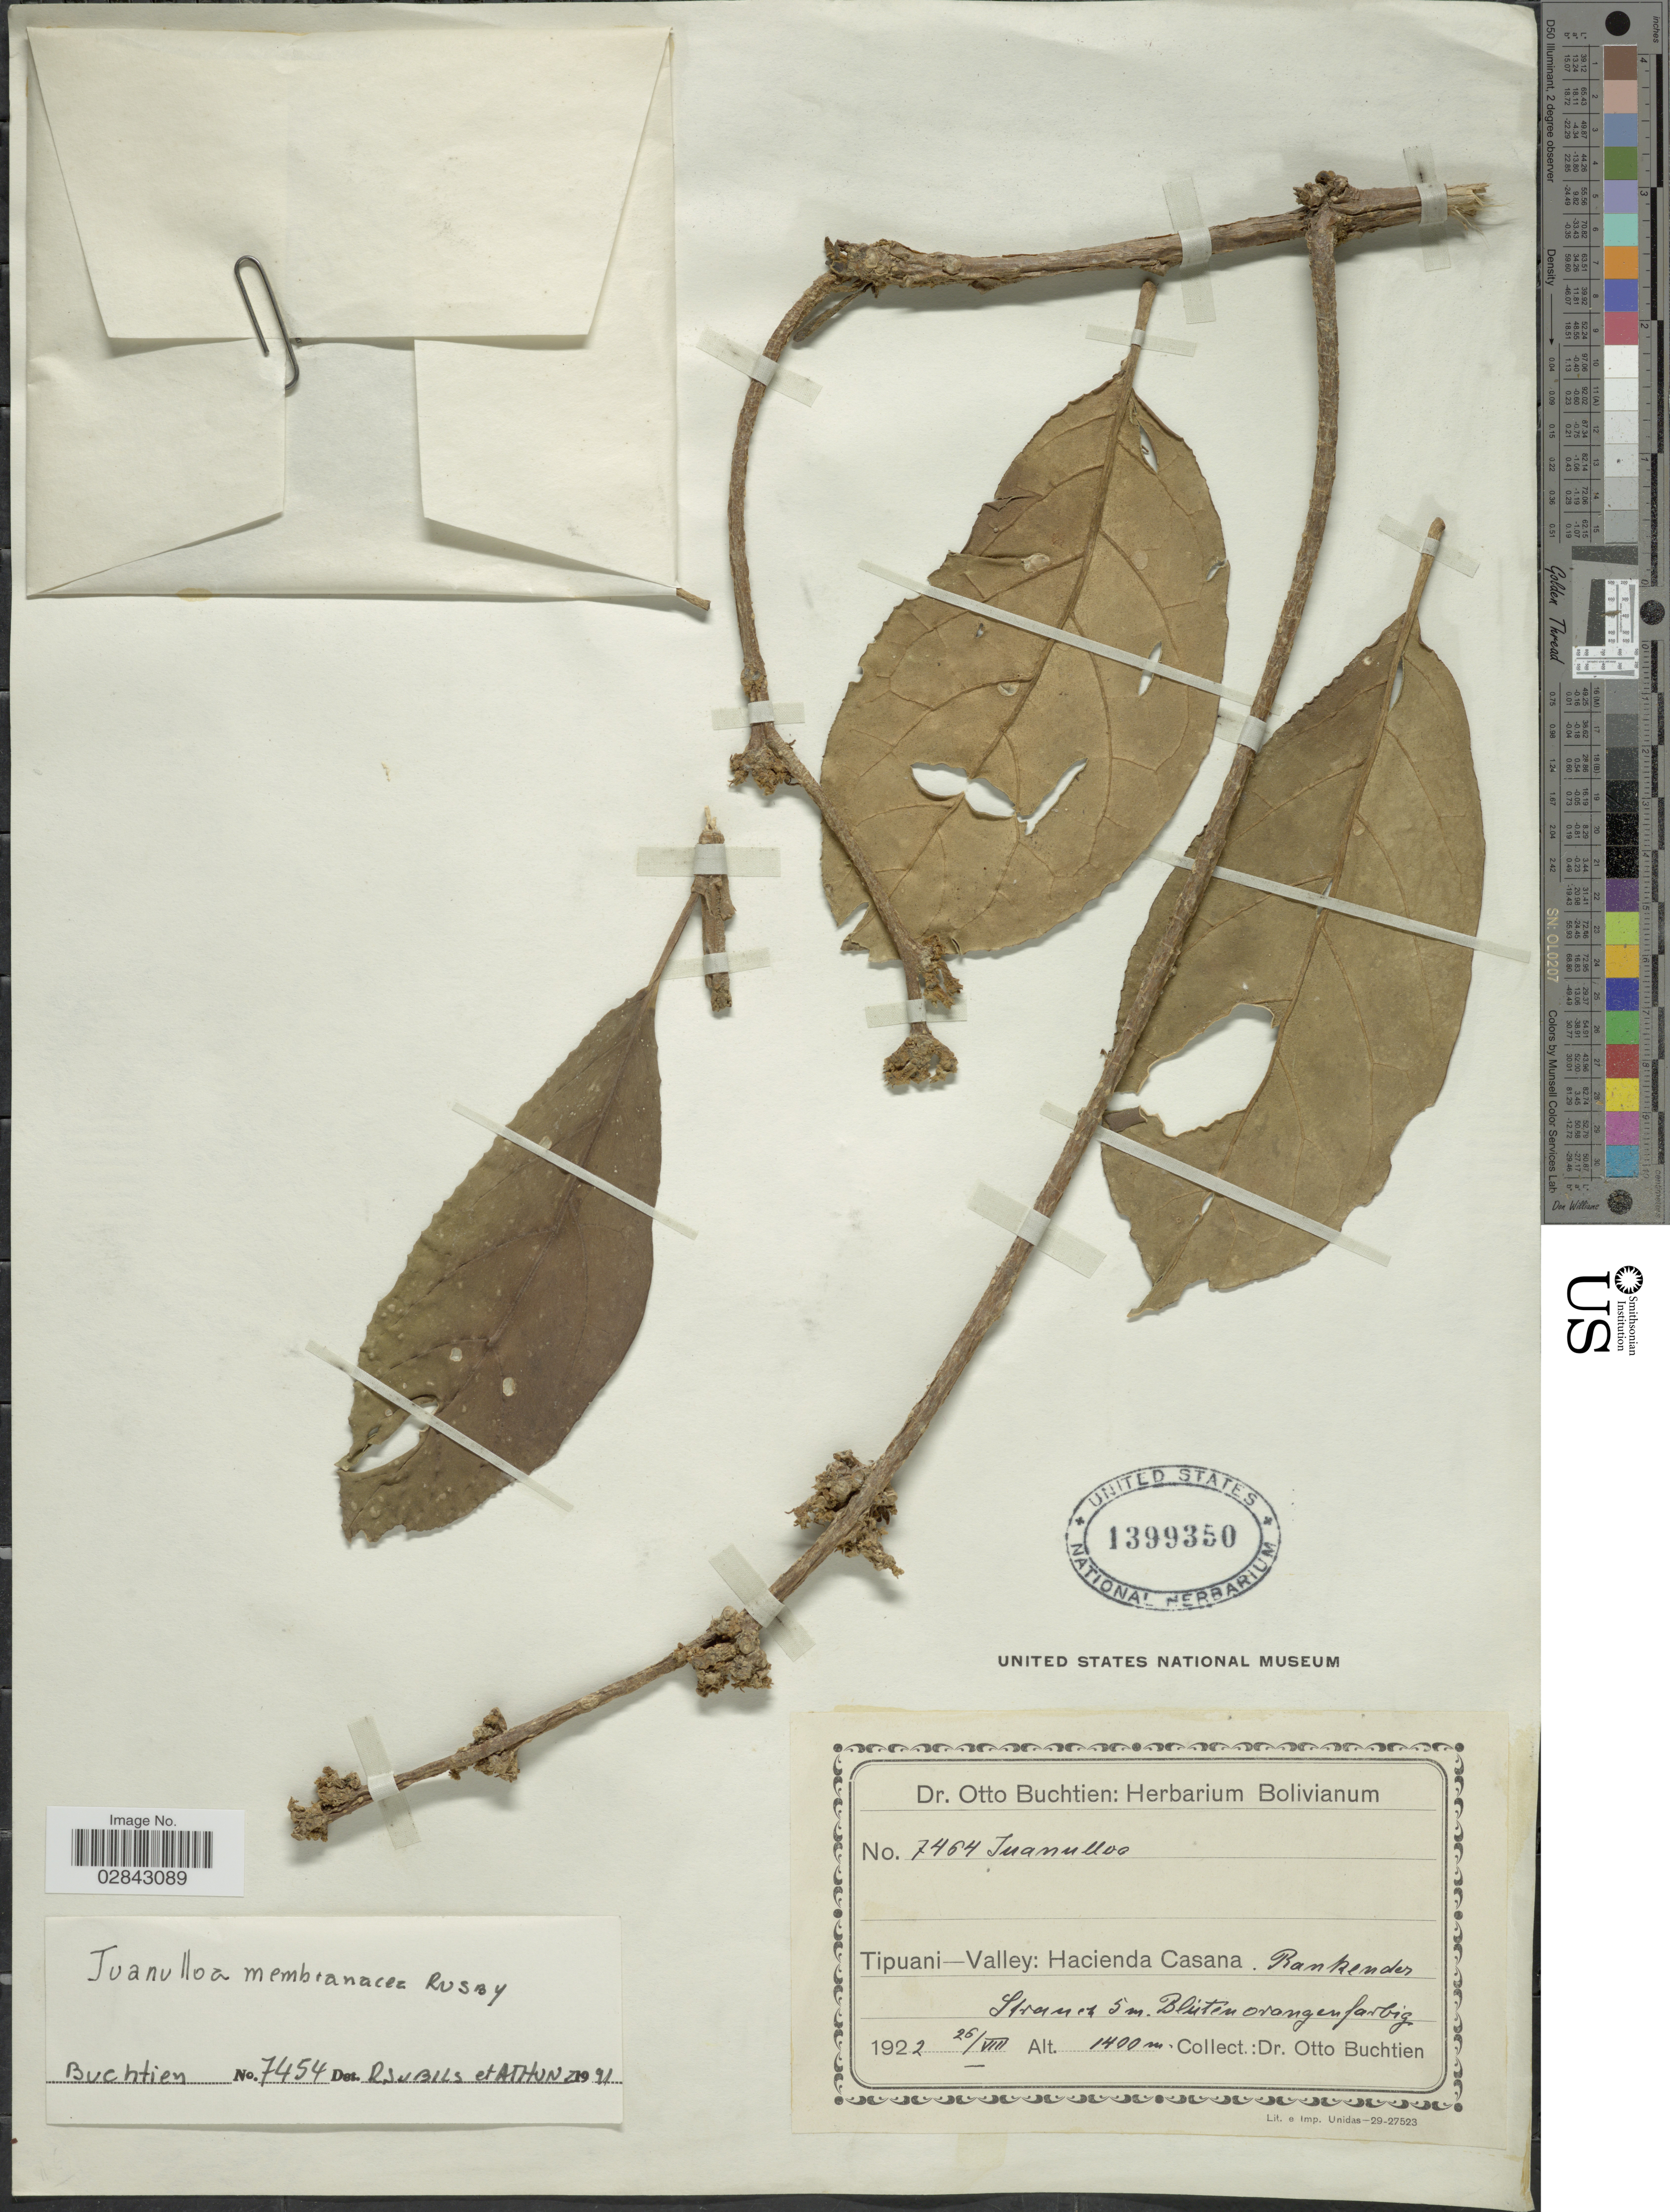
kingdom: Plantae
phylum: Tracheophyta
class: Magnoliopsida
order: Solanales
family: Solanaceae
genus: Juanulloa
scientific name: Juanulloa parasitica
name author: Ruiz & Pav.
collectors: O. Buchtien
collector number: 7464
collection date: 1922-08-26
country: Bolivia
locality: Tipuani-Valley: Hacienda Casana. Rankender.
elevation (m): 1400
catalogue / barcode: US 1399350